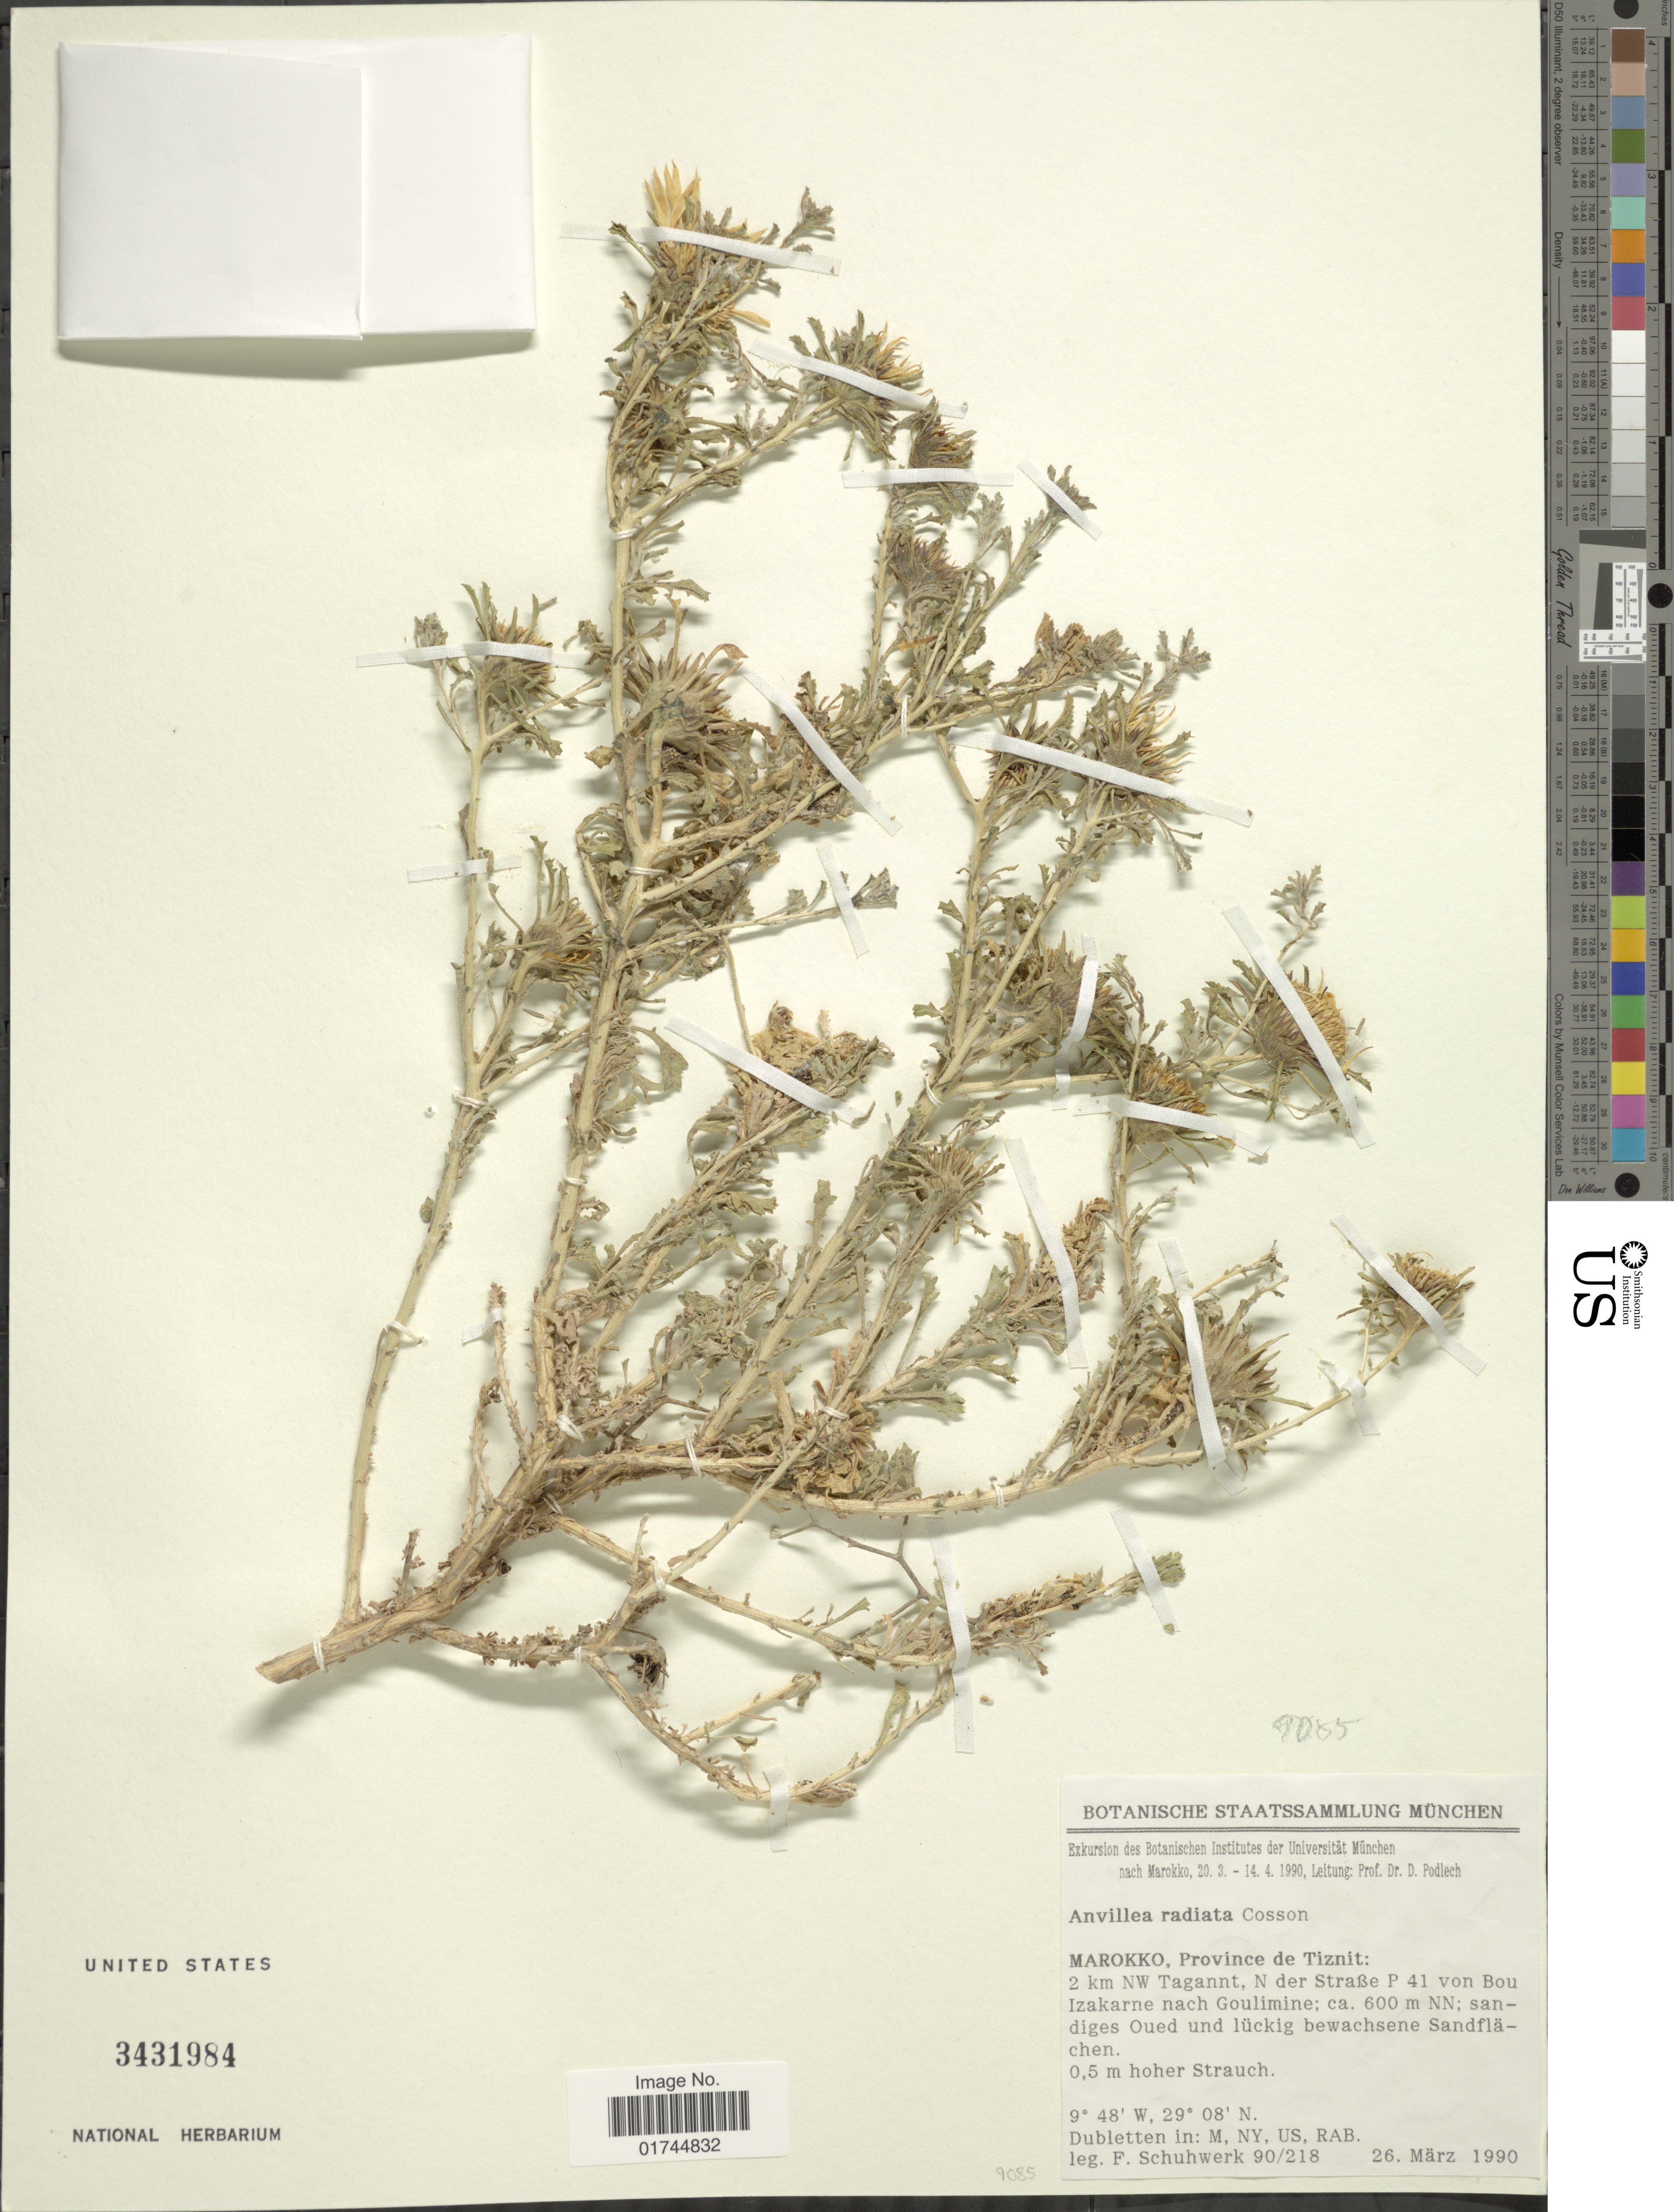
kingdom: Plantae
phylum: Tracheophyta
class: Magnoliopsida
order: Asterales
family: Asteraceae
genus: Anvillea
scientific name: Anvillea radiata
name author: Coss. & Durieu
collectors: Schuhwerk, F.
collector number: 90/218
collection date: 1990-03-26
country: Morocco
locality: Province de Tiznit: 2 km NW Tagannt, N der StraBe P 41 von Bou Izakarne nach Goulimine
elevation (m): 600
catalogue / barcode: US 3431984